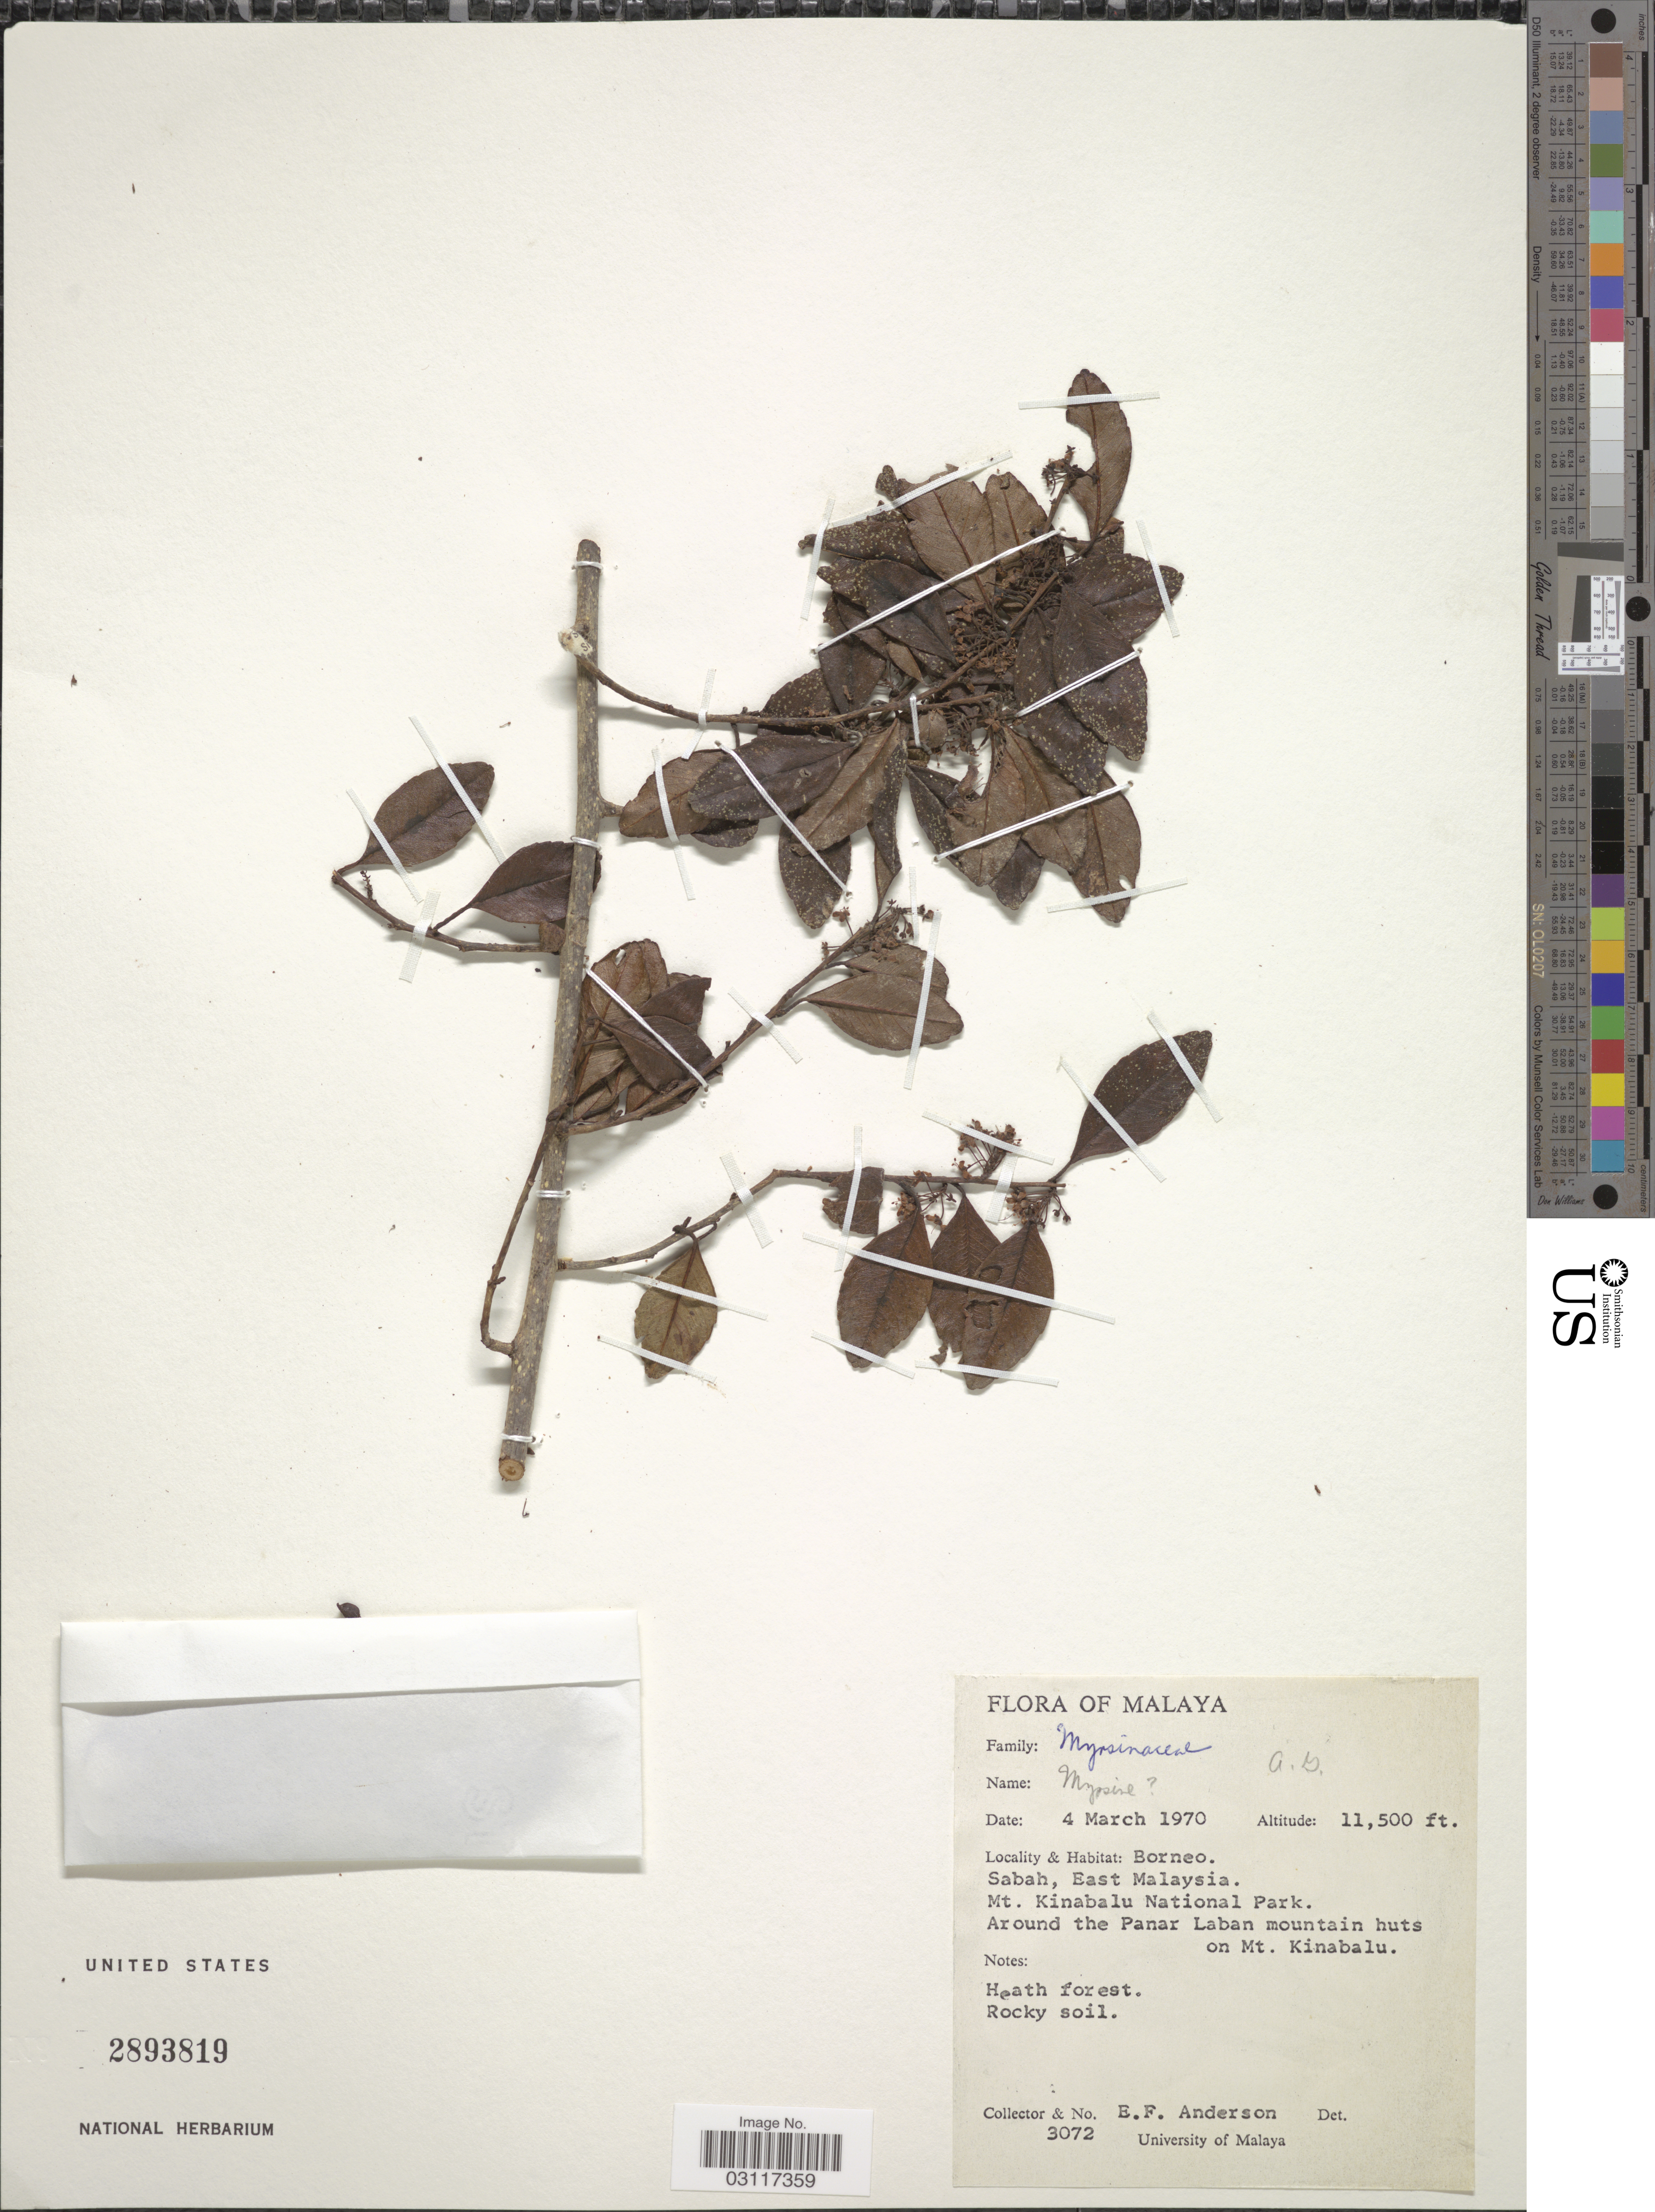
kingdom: Plantae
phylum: Tracheophyta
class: Magnoliopsida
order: Ericales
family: Primulaceae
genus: Myrsine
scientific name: Myrsine sp.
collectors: E. F. Anderson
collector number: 3072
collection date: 1970-03-04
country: Malaysia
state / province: Sabah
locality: Borneo, Sabah, East Malaysia, Mt. Kinabalu National Park, Around the Panar Laban mountain huts on Mt. Kinabalu.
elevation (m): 3505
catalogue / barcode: US 2893819